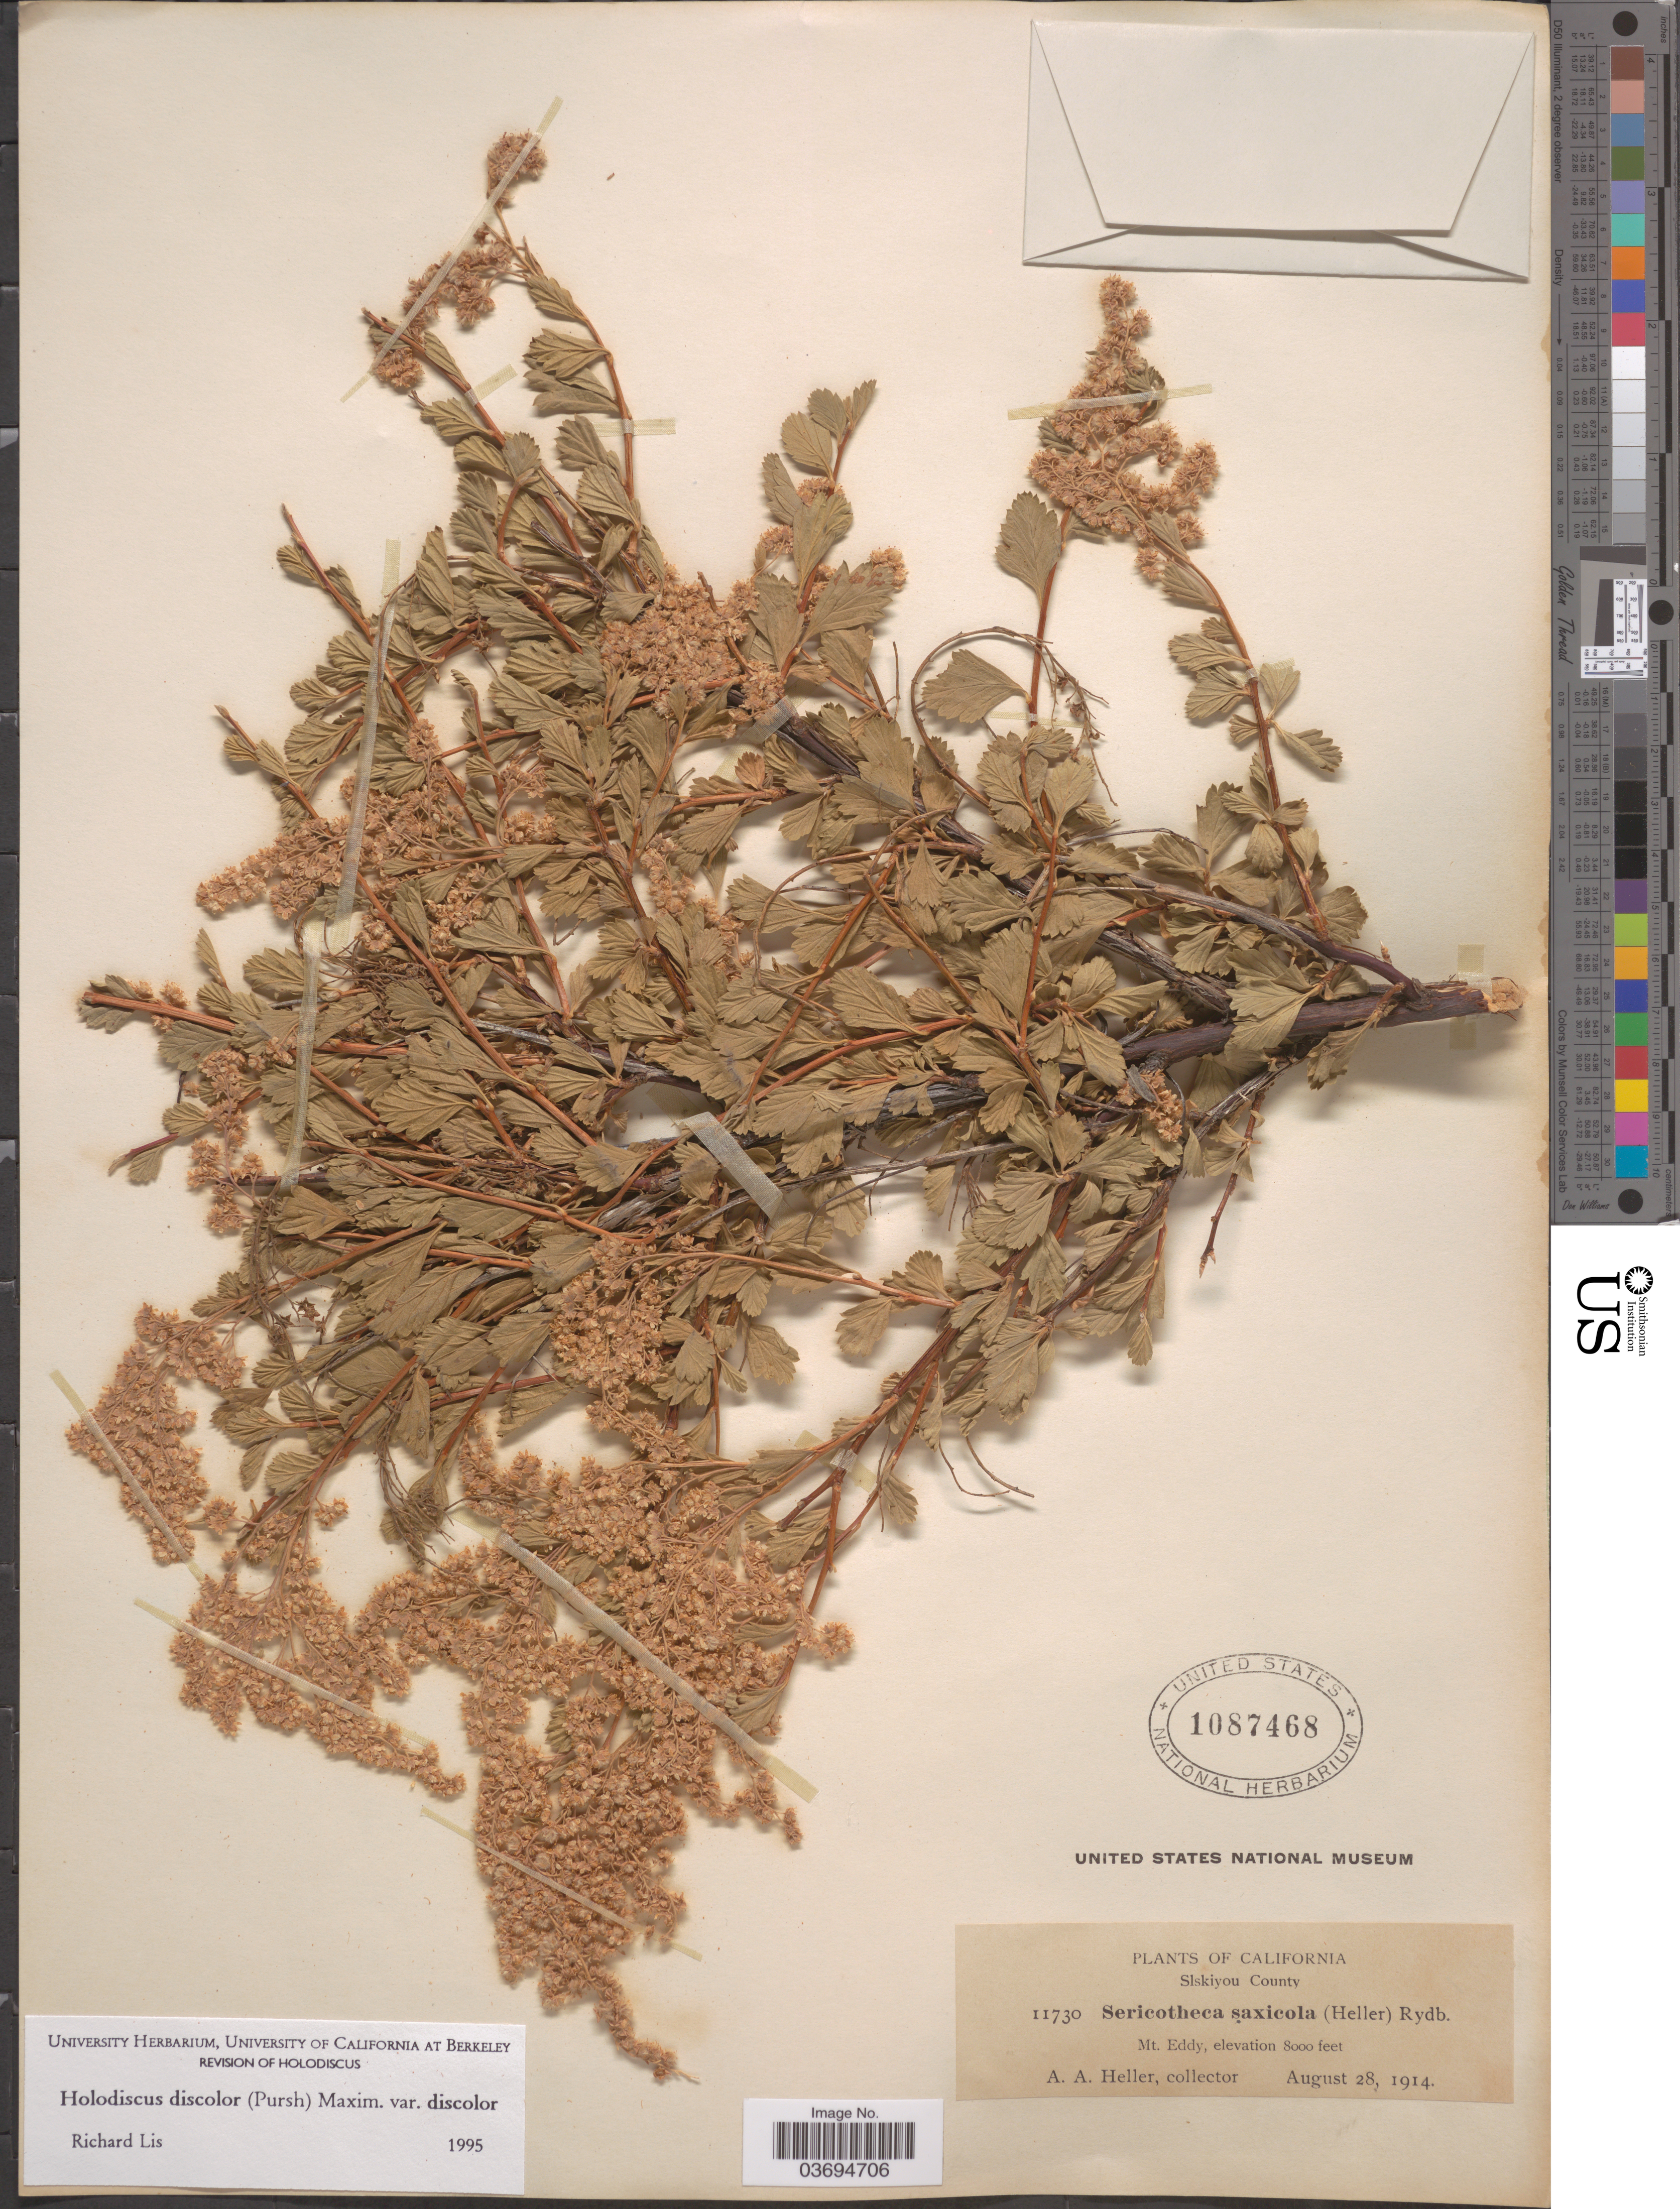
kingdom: Plantae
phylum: Tracheophyta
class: Magnoliopsida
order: Rosales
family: Rosaceae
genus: Holodiscus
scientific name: Holodiscus discolor var. discolor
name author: (Pursh) Maxim.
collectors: A. A. Heller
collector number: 11730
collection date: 1914-08-28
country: United States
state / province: California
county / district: Siskiyou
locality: Siskiyou County. Mt. Eddy.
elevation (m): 2438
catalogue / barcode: US 1087468